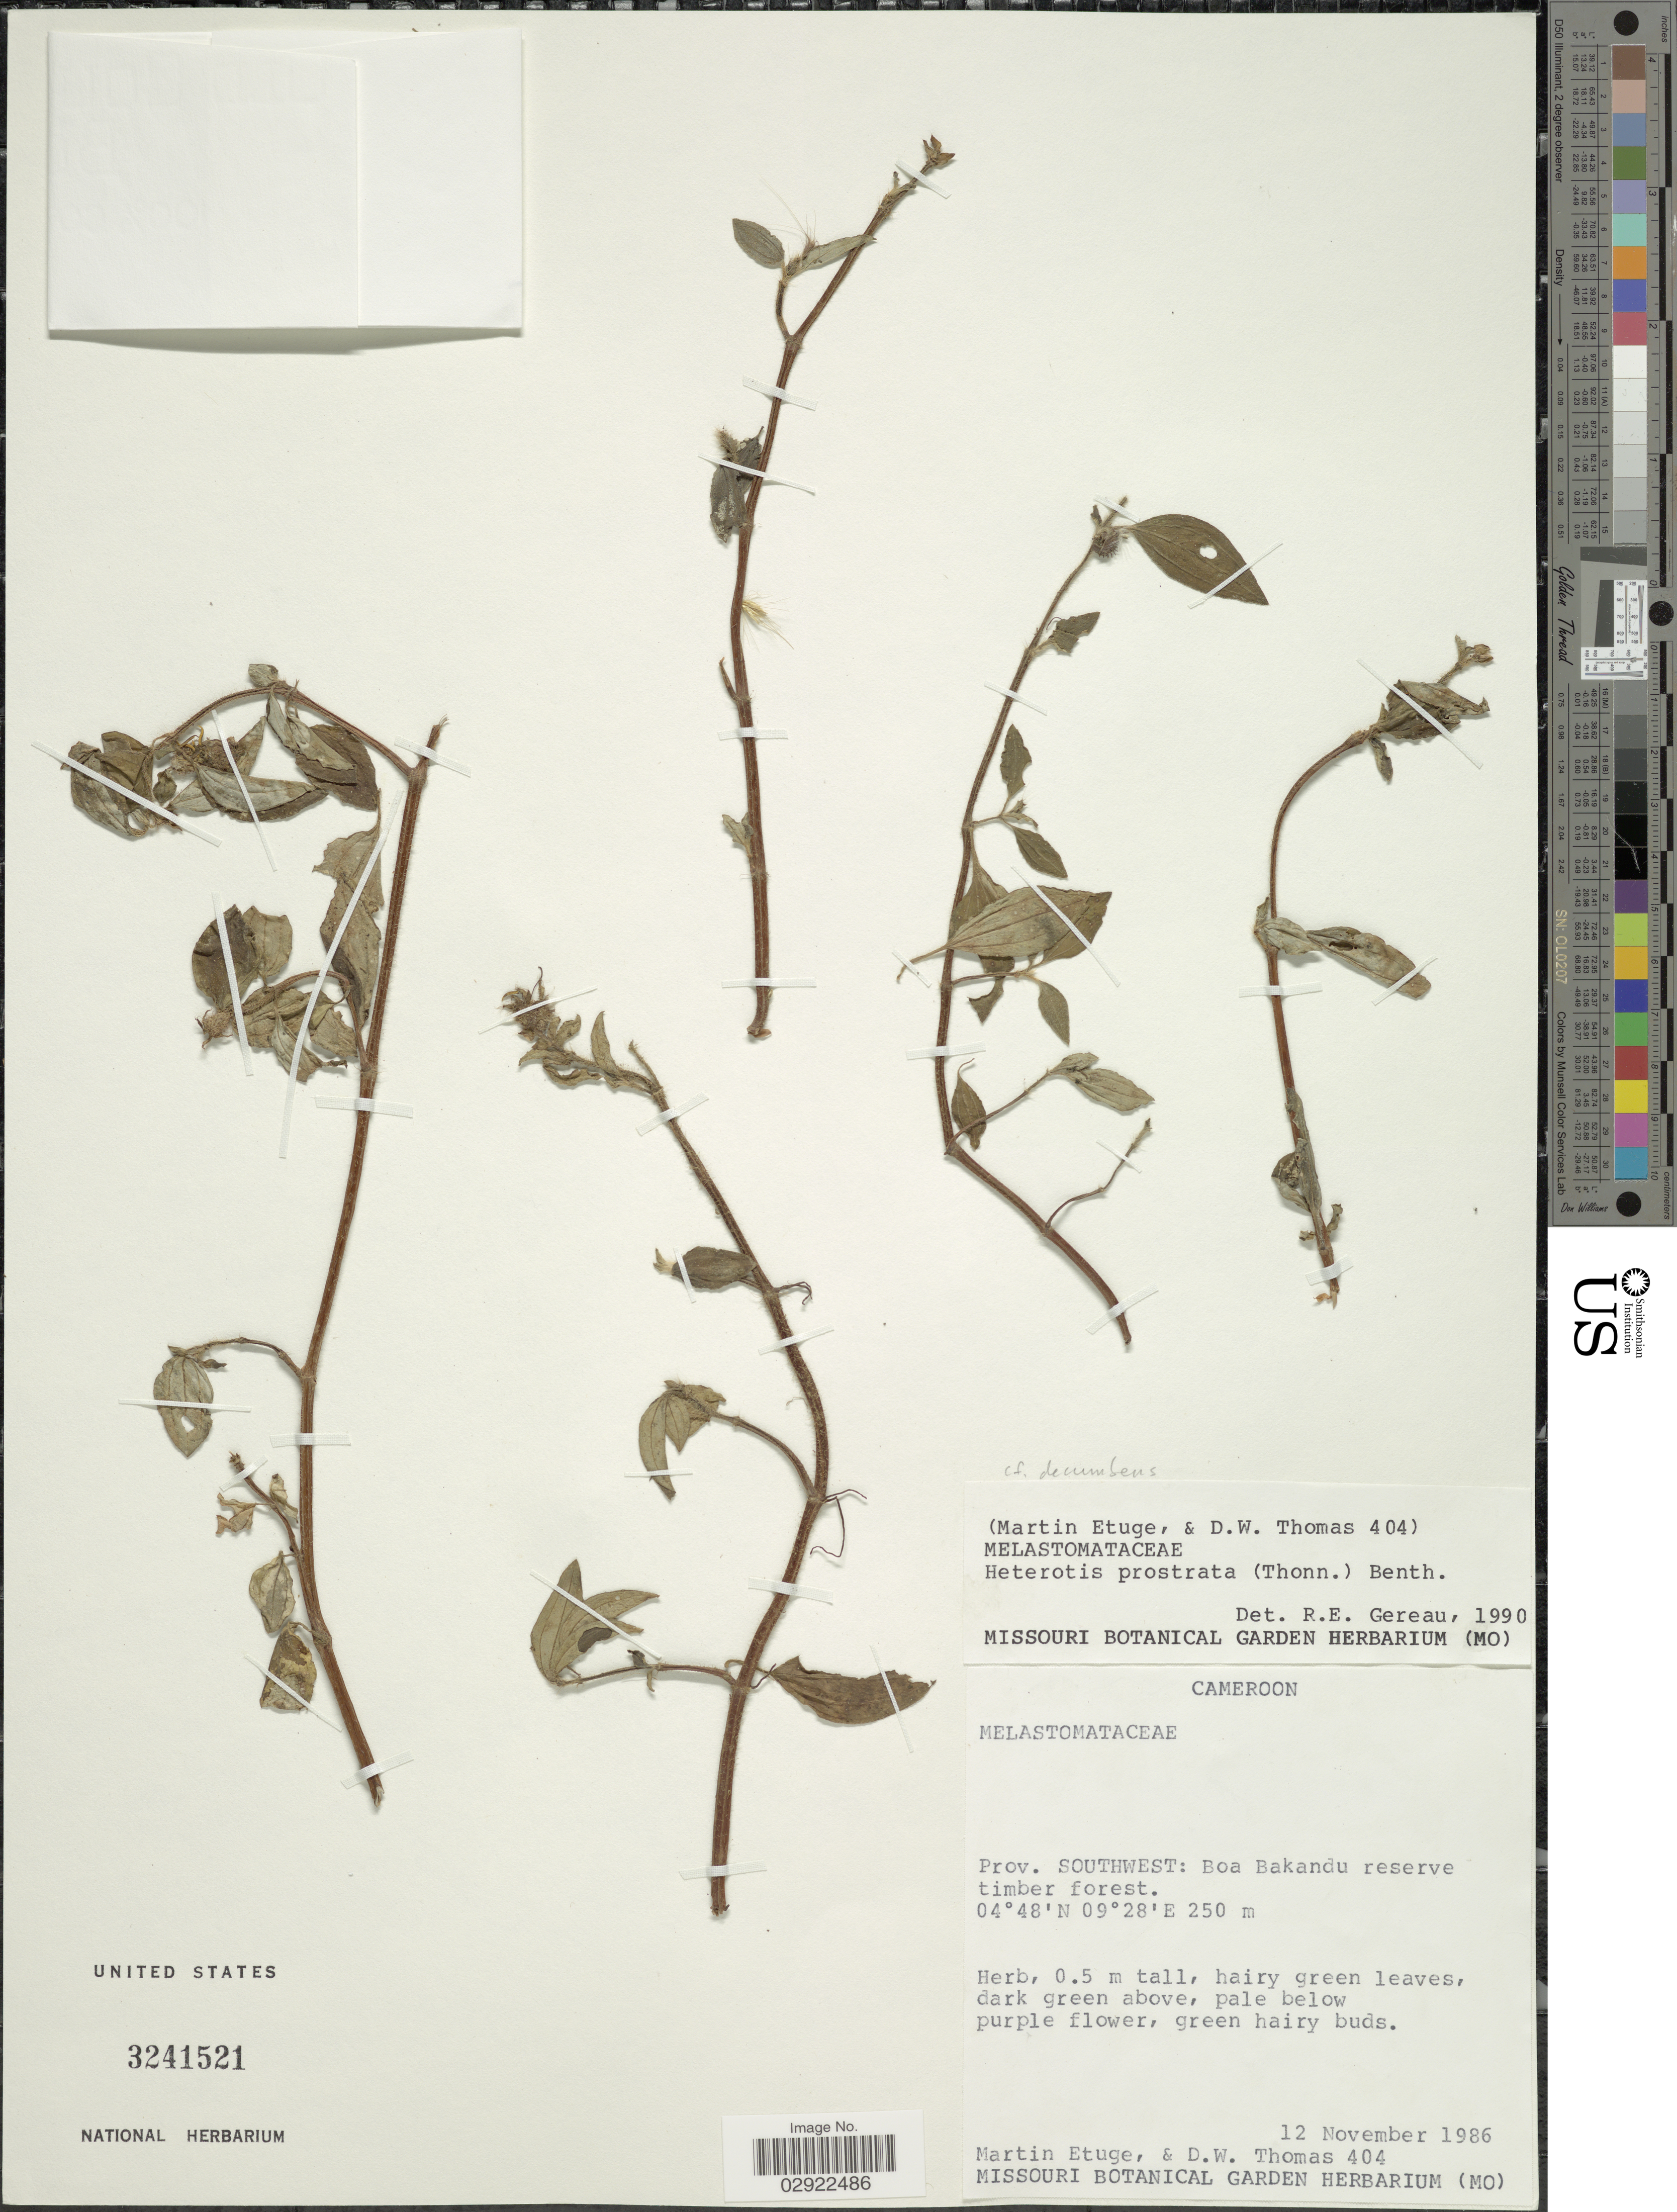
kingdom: Plantae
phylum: Tracheophyta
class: Magnoliopsida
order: Myrtales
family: Melastomataceae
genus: Heterotis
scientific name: Heterotis prostrata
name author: (Thonn.) Benth.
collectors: M. Etuge & D. W. Thomas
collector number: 404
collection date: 1986-11-12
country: Cameroon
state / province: Sud-Ouest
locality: Prov. Southwest: Boa Bakandu reserve timber forest.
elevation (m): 250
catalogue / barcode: US 3241521